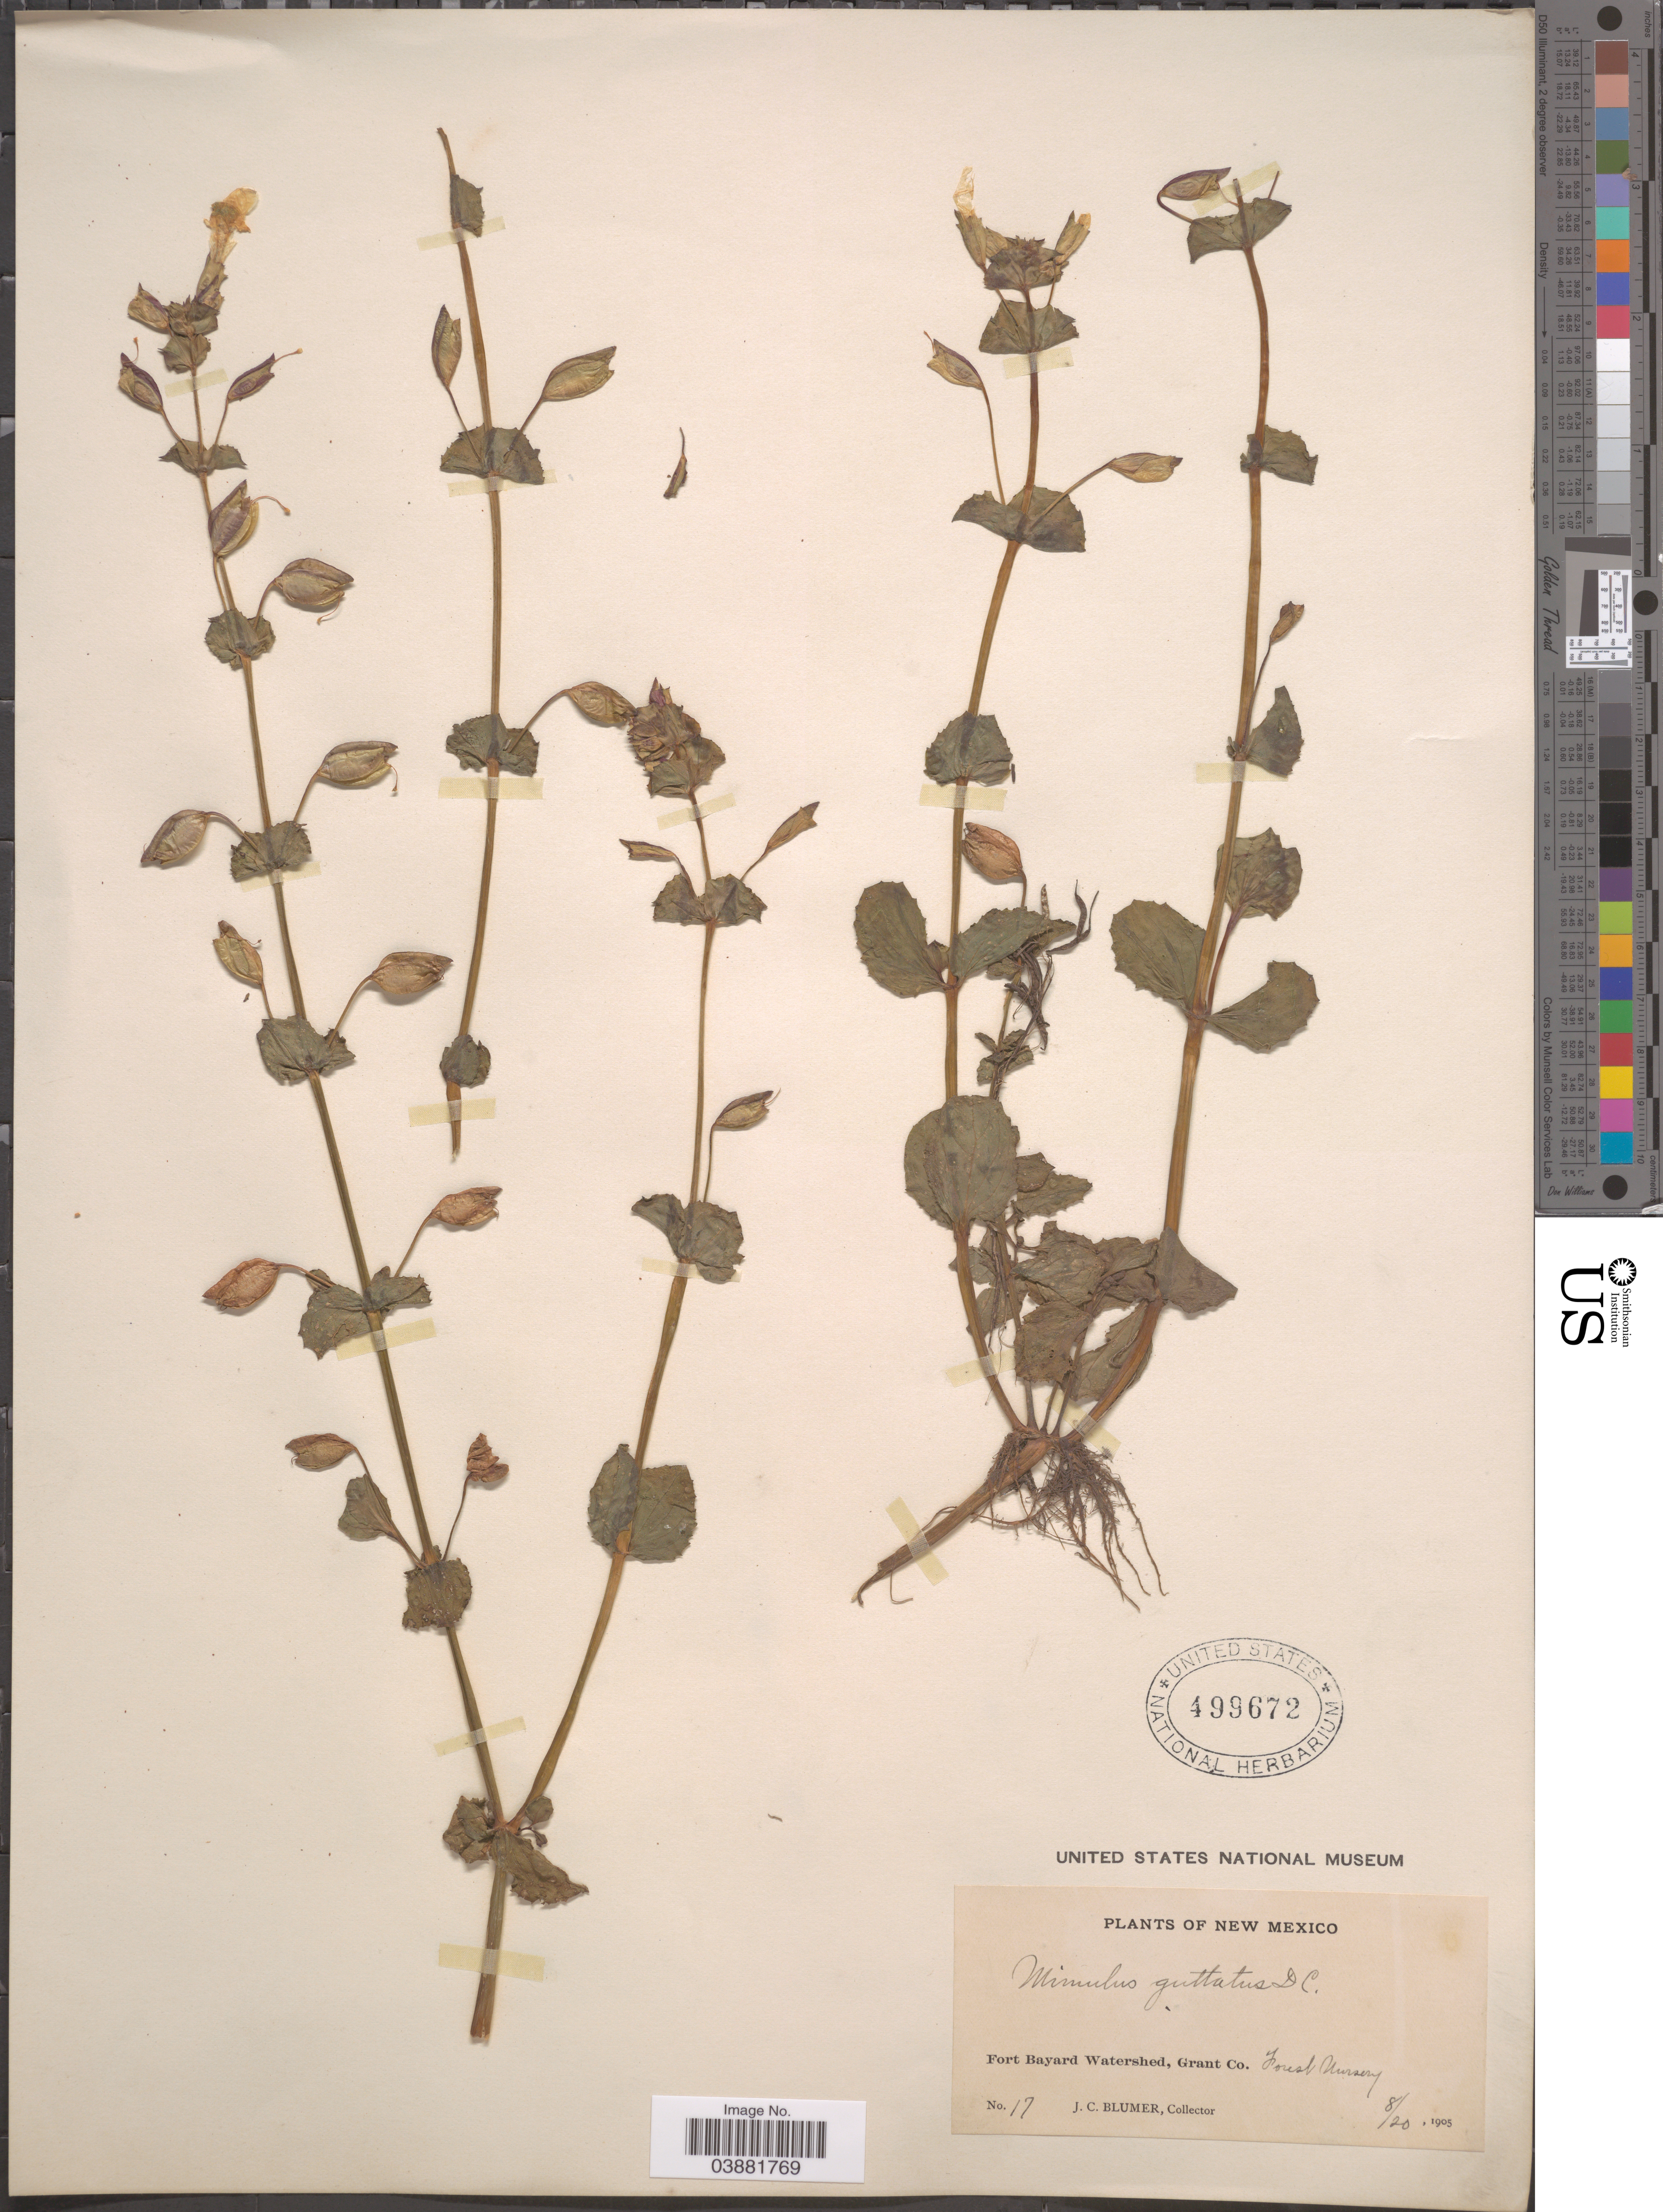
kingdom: Plantae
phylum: Tracheophyta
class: Magnoliopsida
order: Lamiales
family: Phrymaceae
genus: Mimulus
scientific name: Mimulus guttatus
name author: DC.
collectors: J. C. Blumer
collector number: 17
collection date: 1905-08-20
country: United States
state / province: New Mexico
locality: Fort Bayard Watershed, Grant Co. Forest Nursery.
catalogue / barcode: US 499672